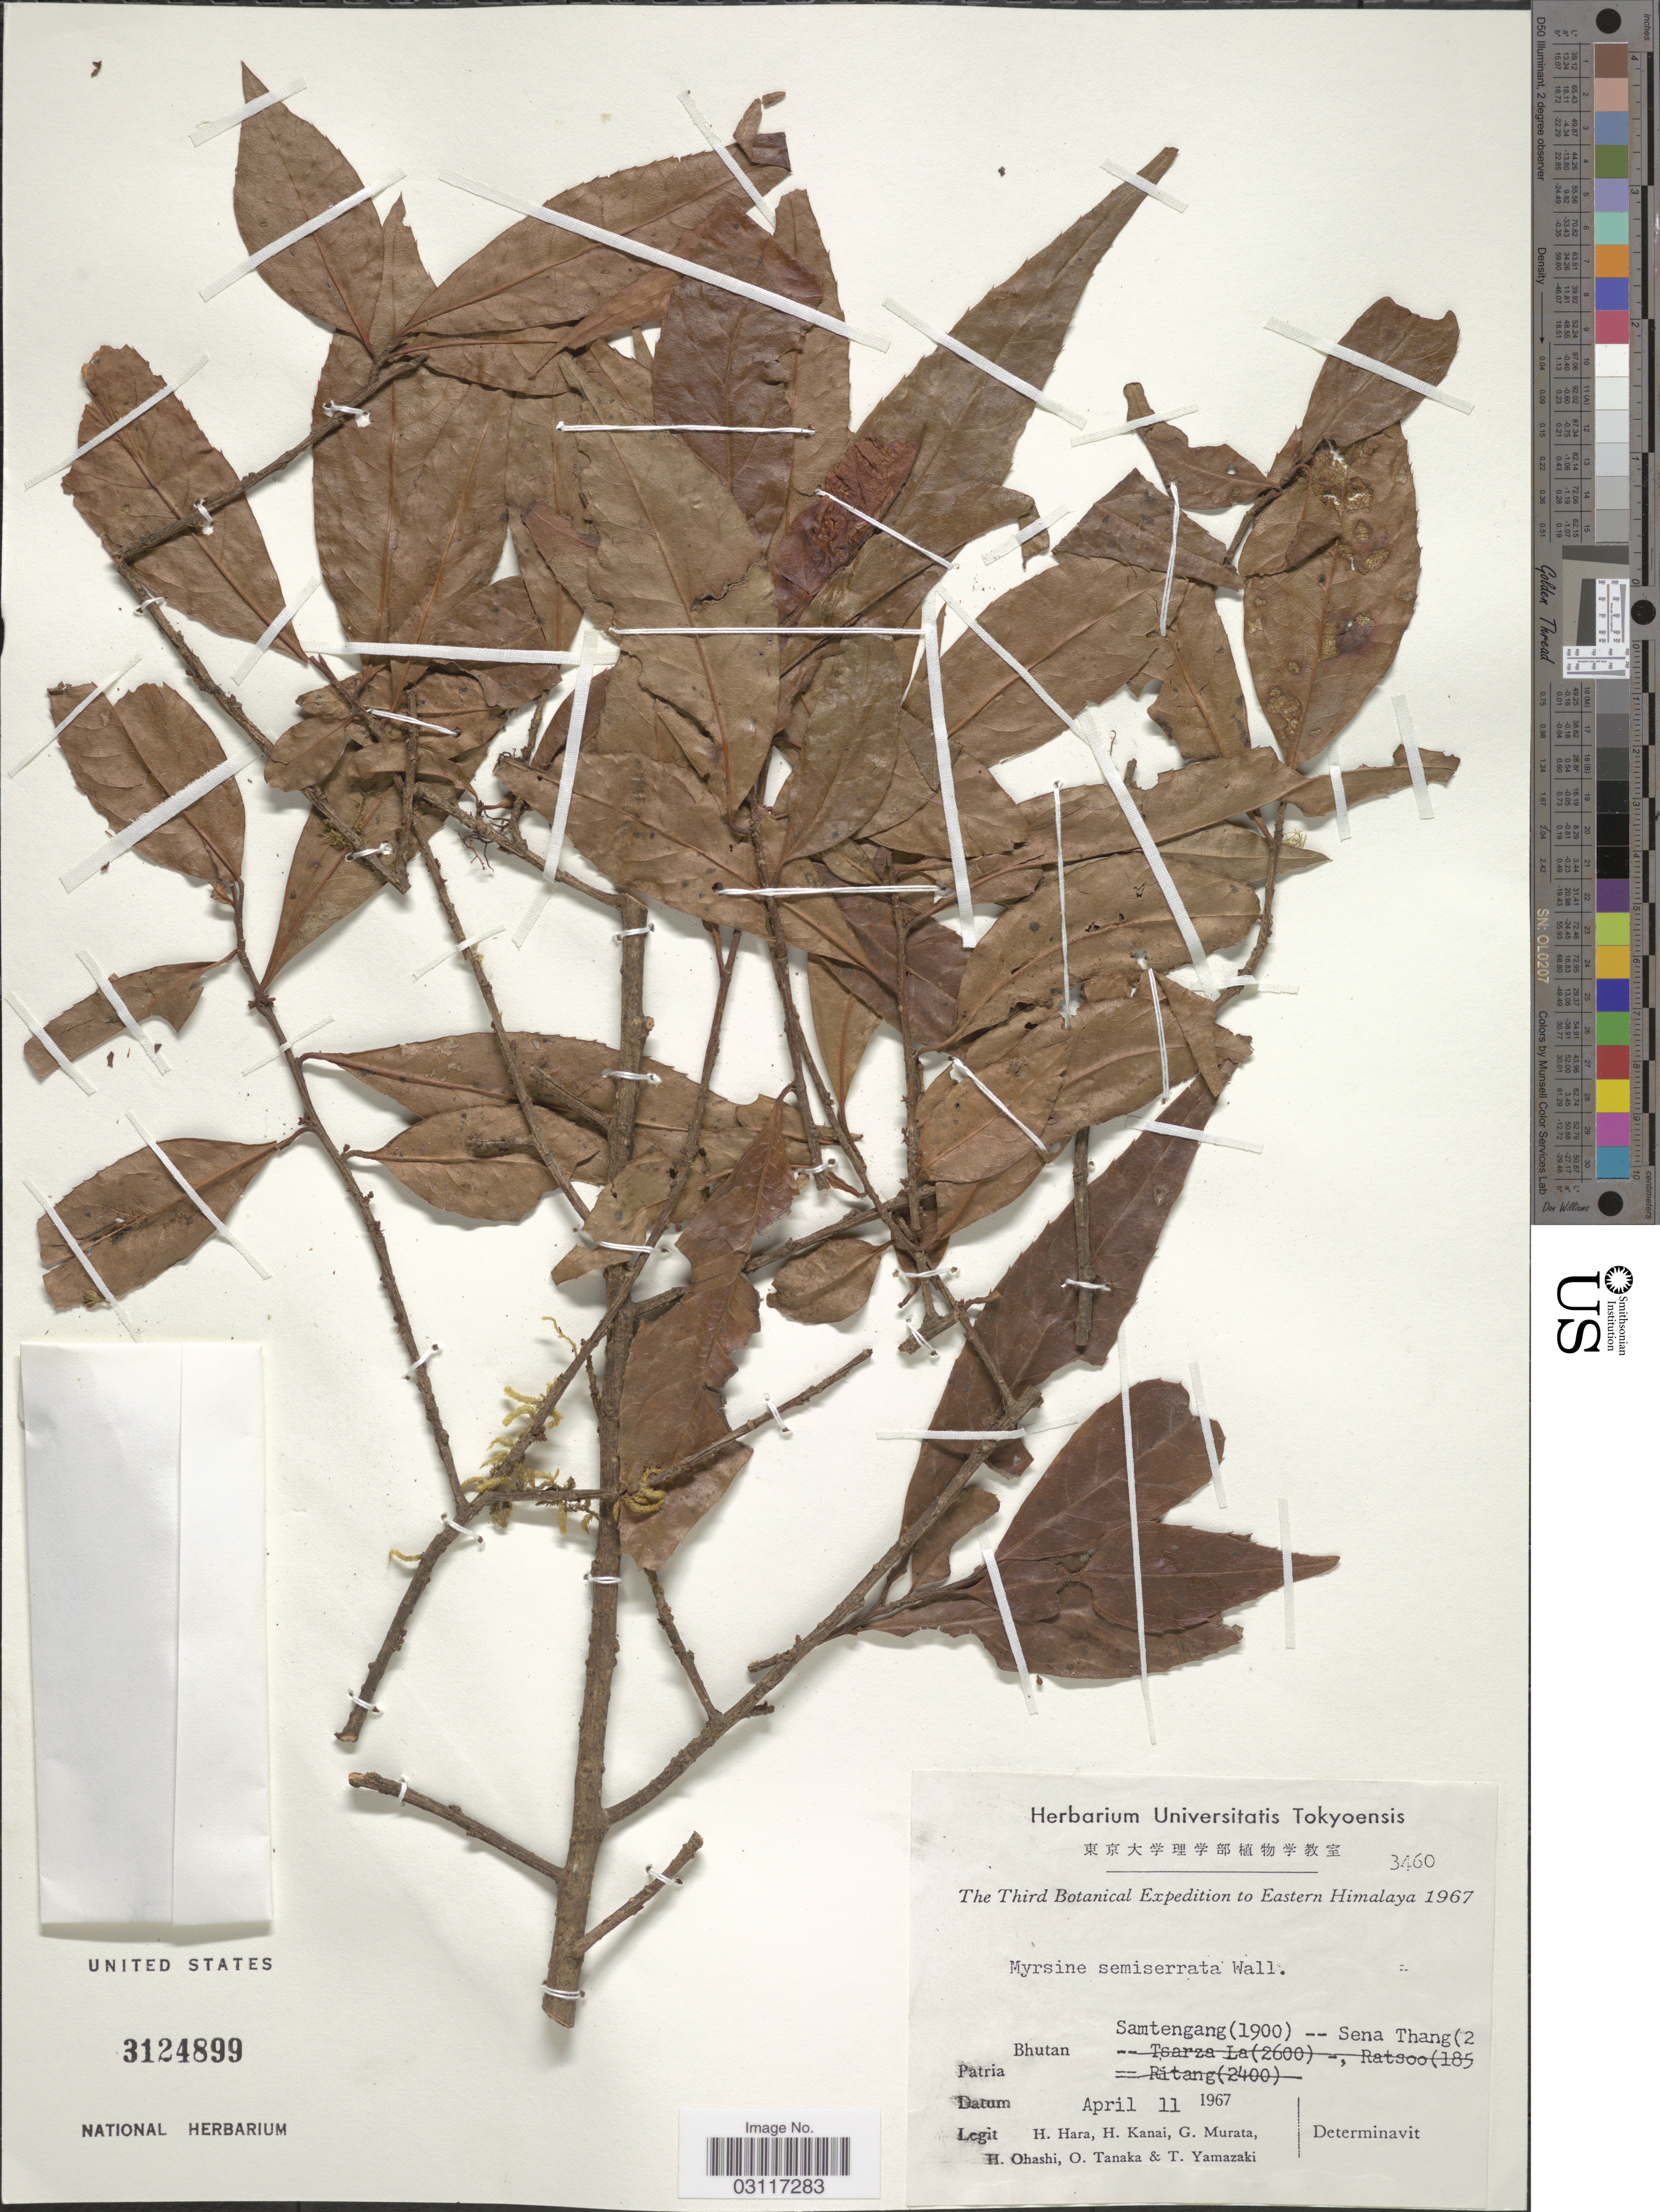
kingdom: Plantae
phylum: Tracheophyta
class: Magnoliopsida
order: Ericales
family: Primulaceae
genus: Myrsine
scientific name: Myrsine semiserrata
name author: Wall.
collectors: H. Hara, H. Kanai, G. Murata, H. Ohashi & et al.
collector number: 3460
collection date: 1967-04-11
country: Bhutan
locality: Eastern Himalaya. Bhutan Samtengang (1900)-- Sena Thang (2.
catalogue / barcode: US 3124899